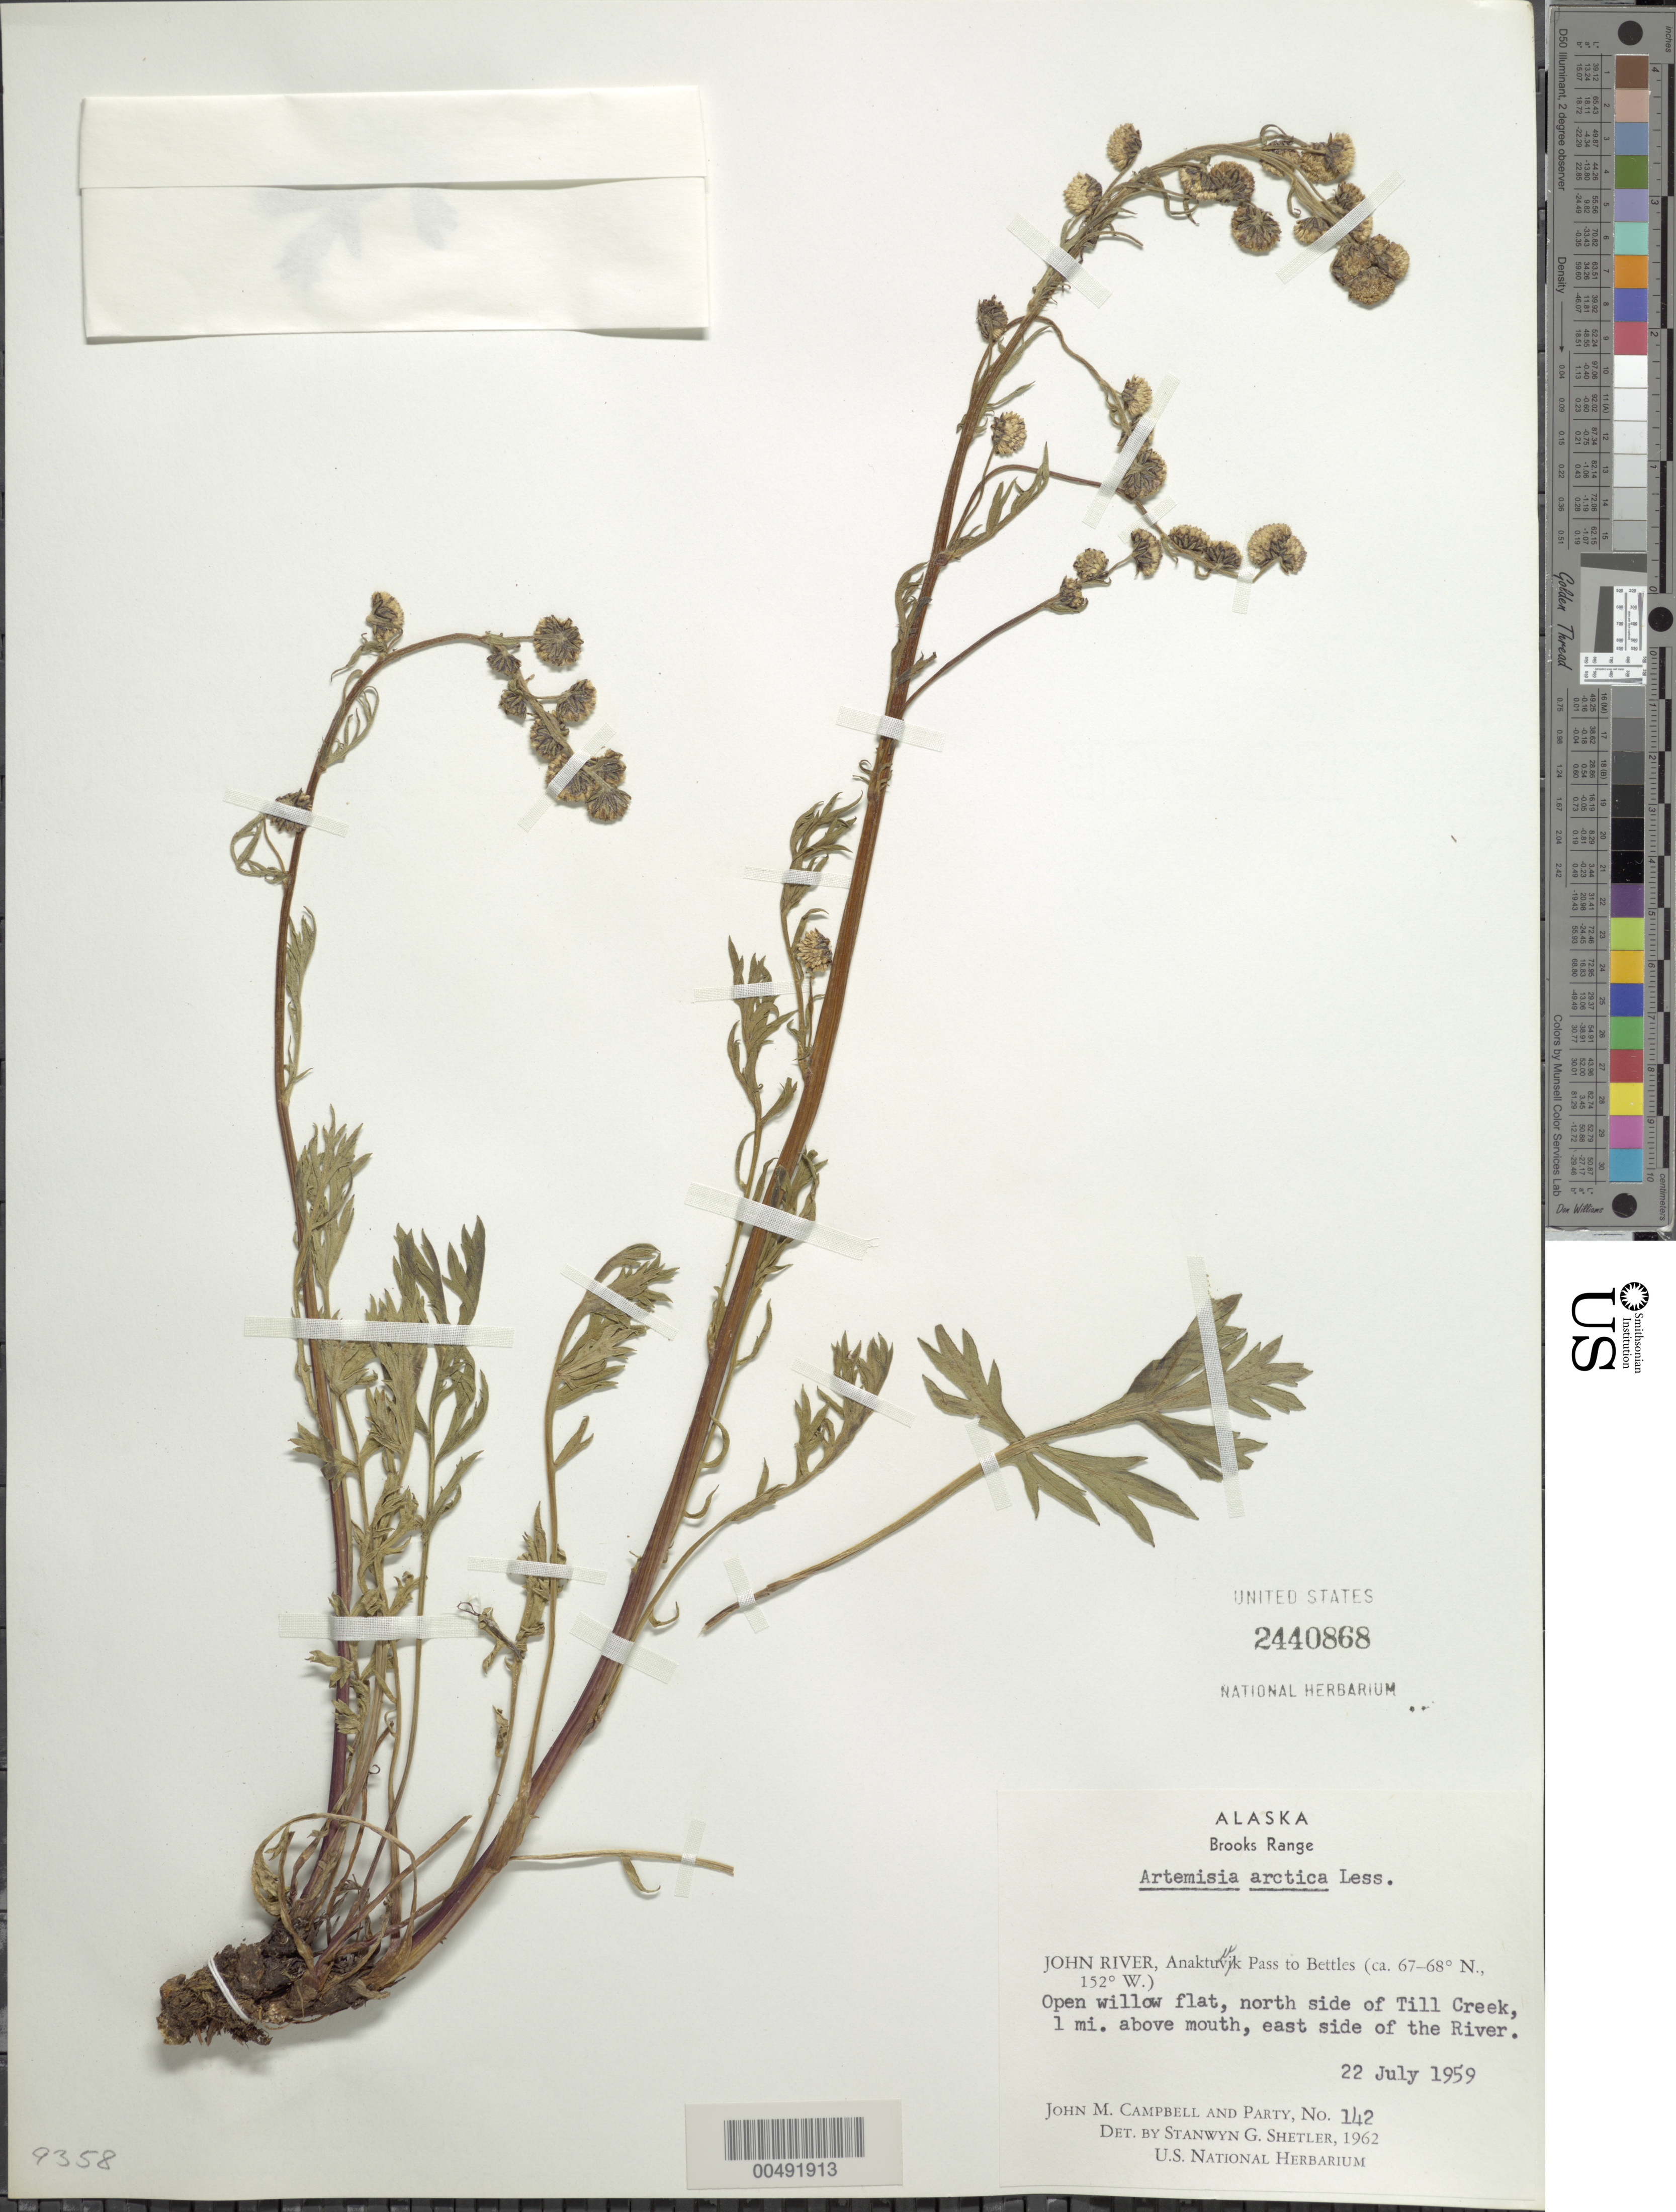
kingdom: Plantae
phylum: Tracheophyta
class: Magnoliopsida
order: Asterales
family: Asteraceae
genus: Artemisia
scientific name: Artemisia arctica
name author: Less.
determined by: Shetler, Stanwyn G., (US), NMNH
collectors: J. M. Campbell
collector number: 142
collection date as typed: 22 Jul 1959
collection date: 1959-07-22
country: United States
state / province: Alaska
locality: Brooks Range, John River, Anaktuvuk Pass to Bettles, N side of Till Creek, 1 mi. above mouth, E side of River (lat/long recorded as: lat=::: long=152:0:0:W)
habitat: open willow flat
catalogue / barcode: US 2440868